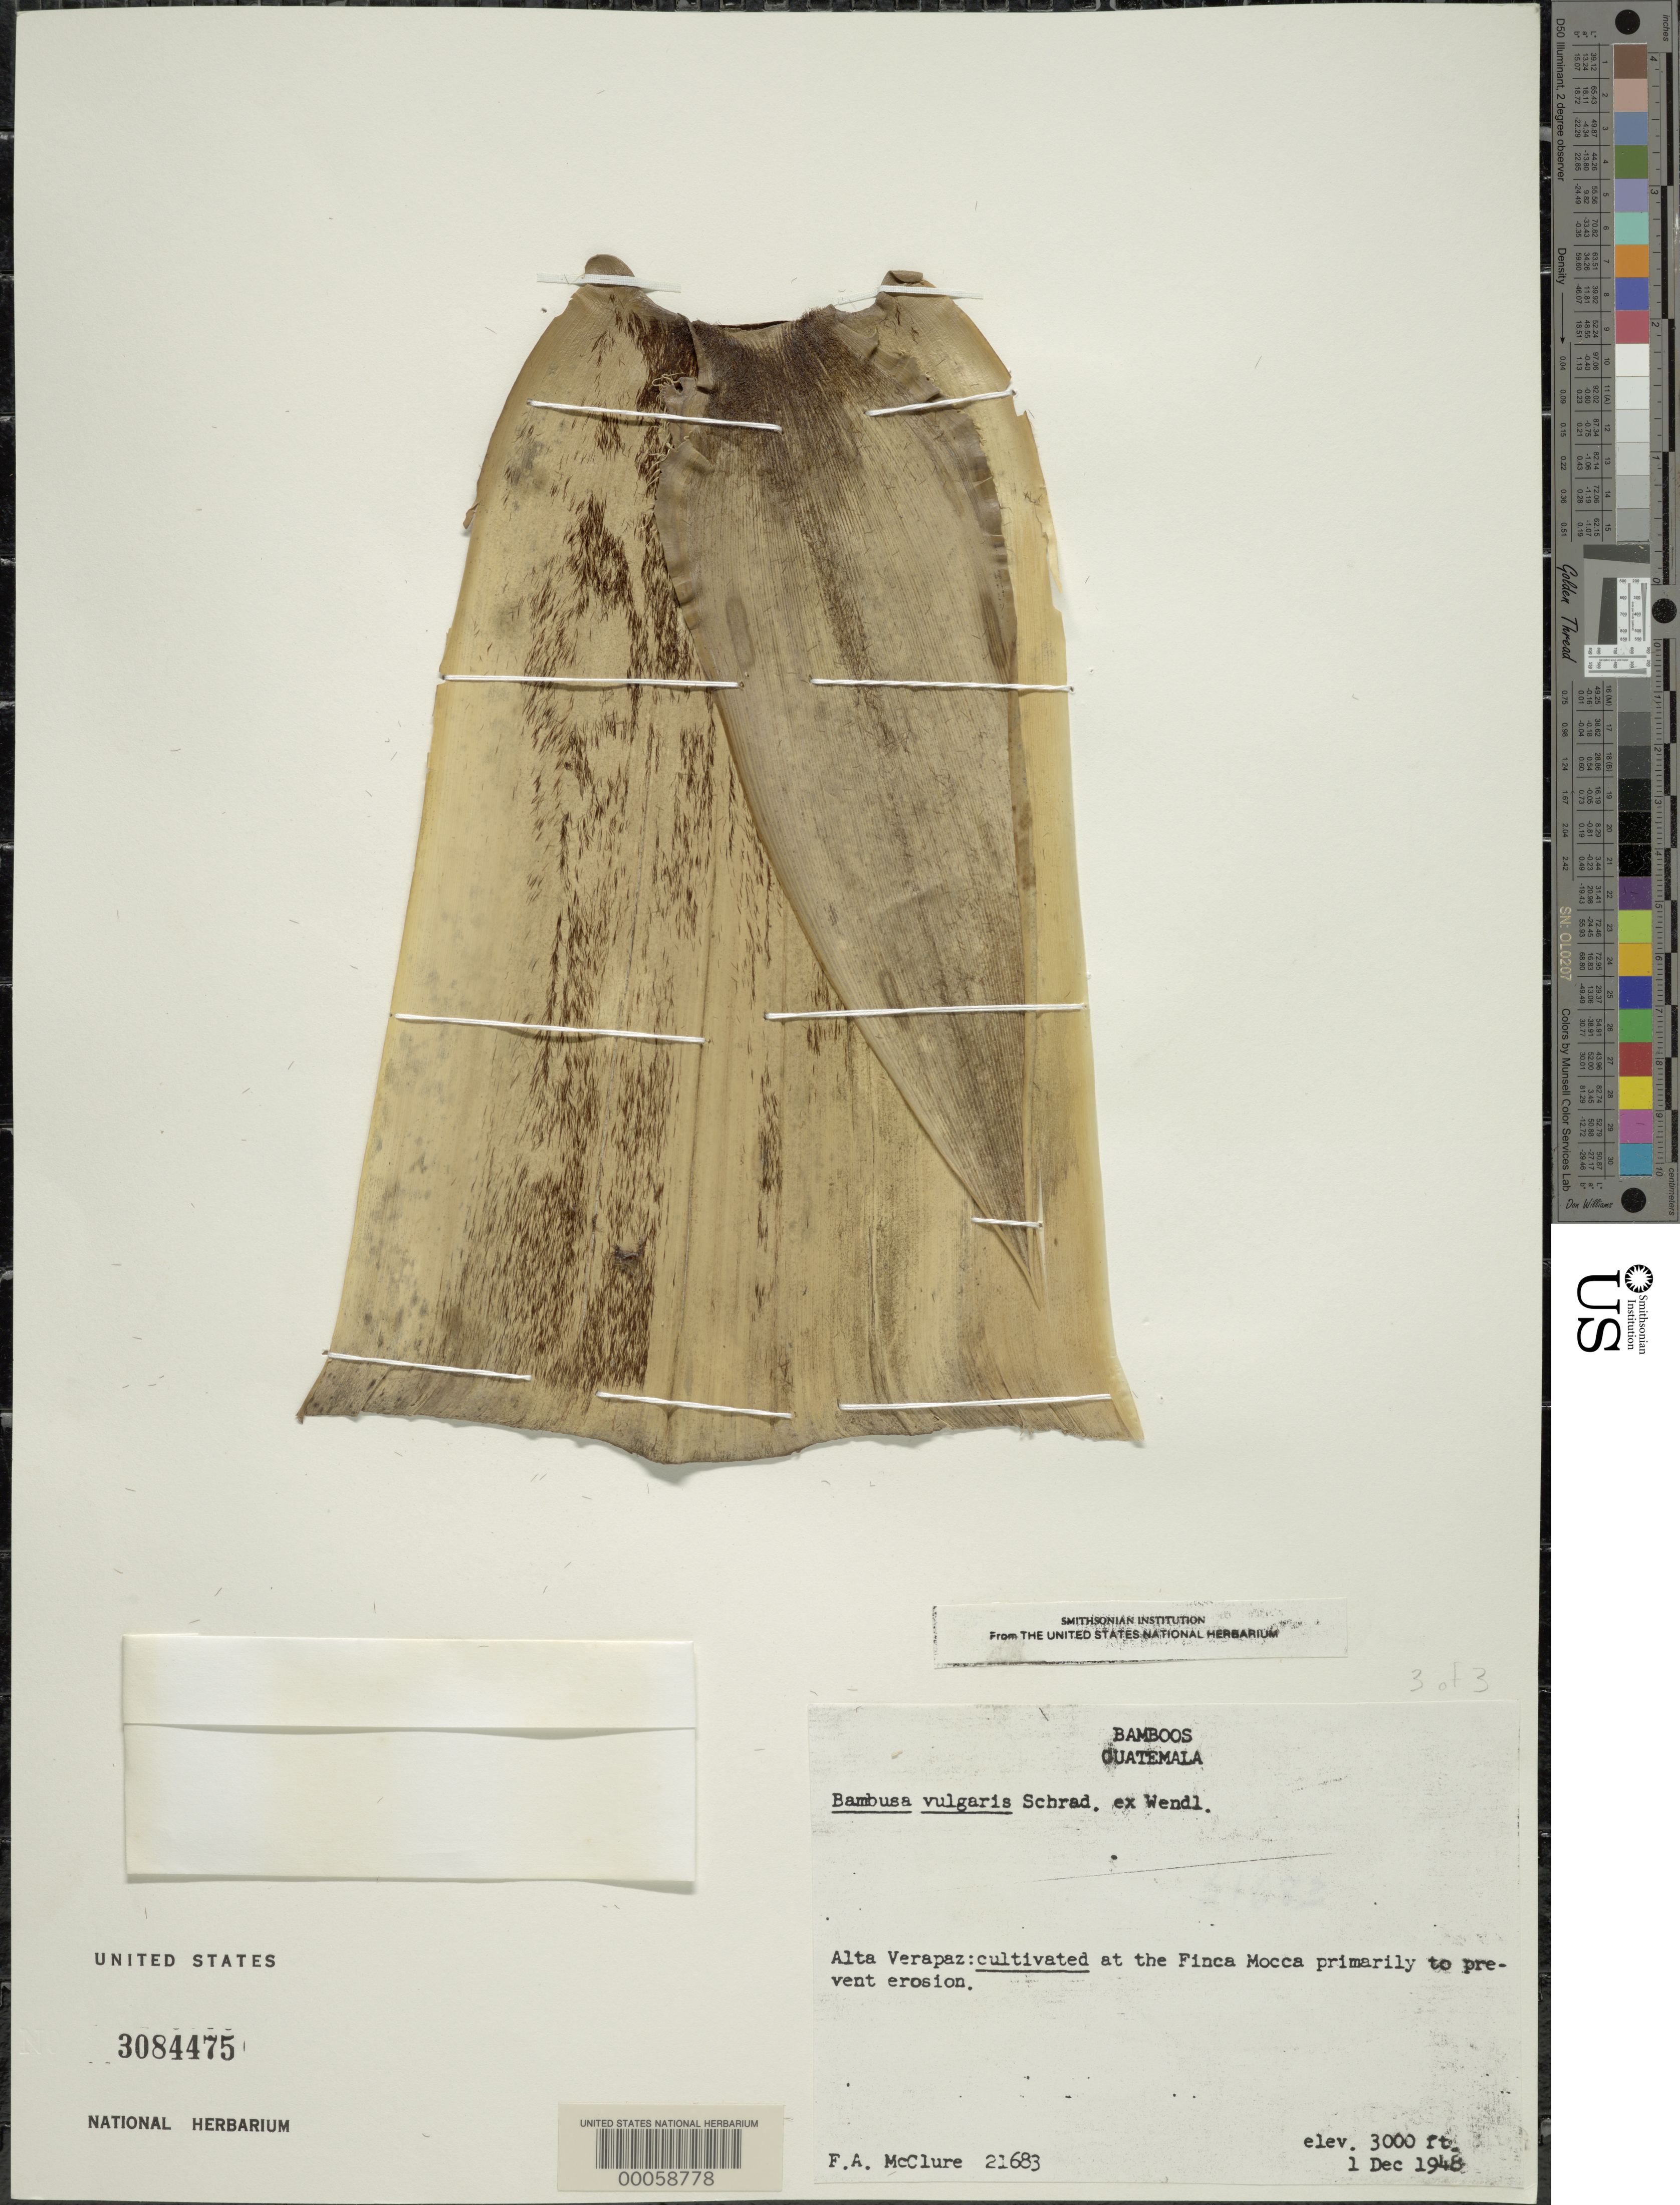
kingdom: Plantae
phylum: Tracheophyta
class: Liliopsida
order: Poales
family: Poaceae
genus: Bambusa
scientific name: Bambusa vulgaris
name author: Schrad. ex J.C. Wendl.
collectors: J. N. Rose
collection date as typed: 11 Sep 1920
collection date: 1920-09-11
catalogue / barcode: US 3084475